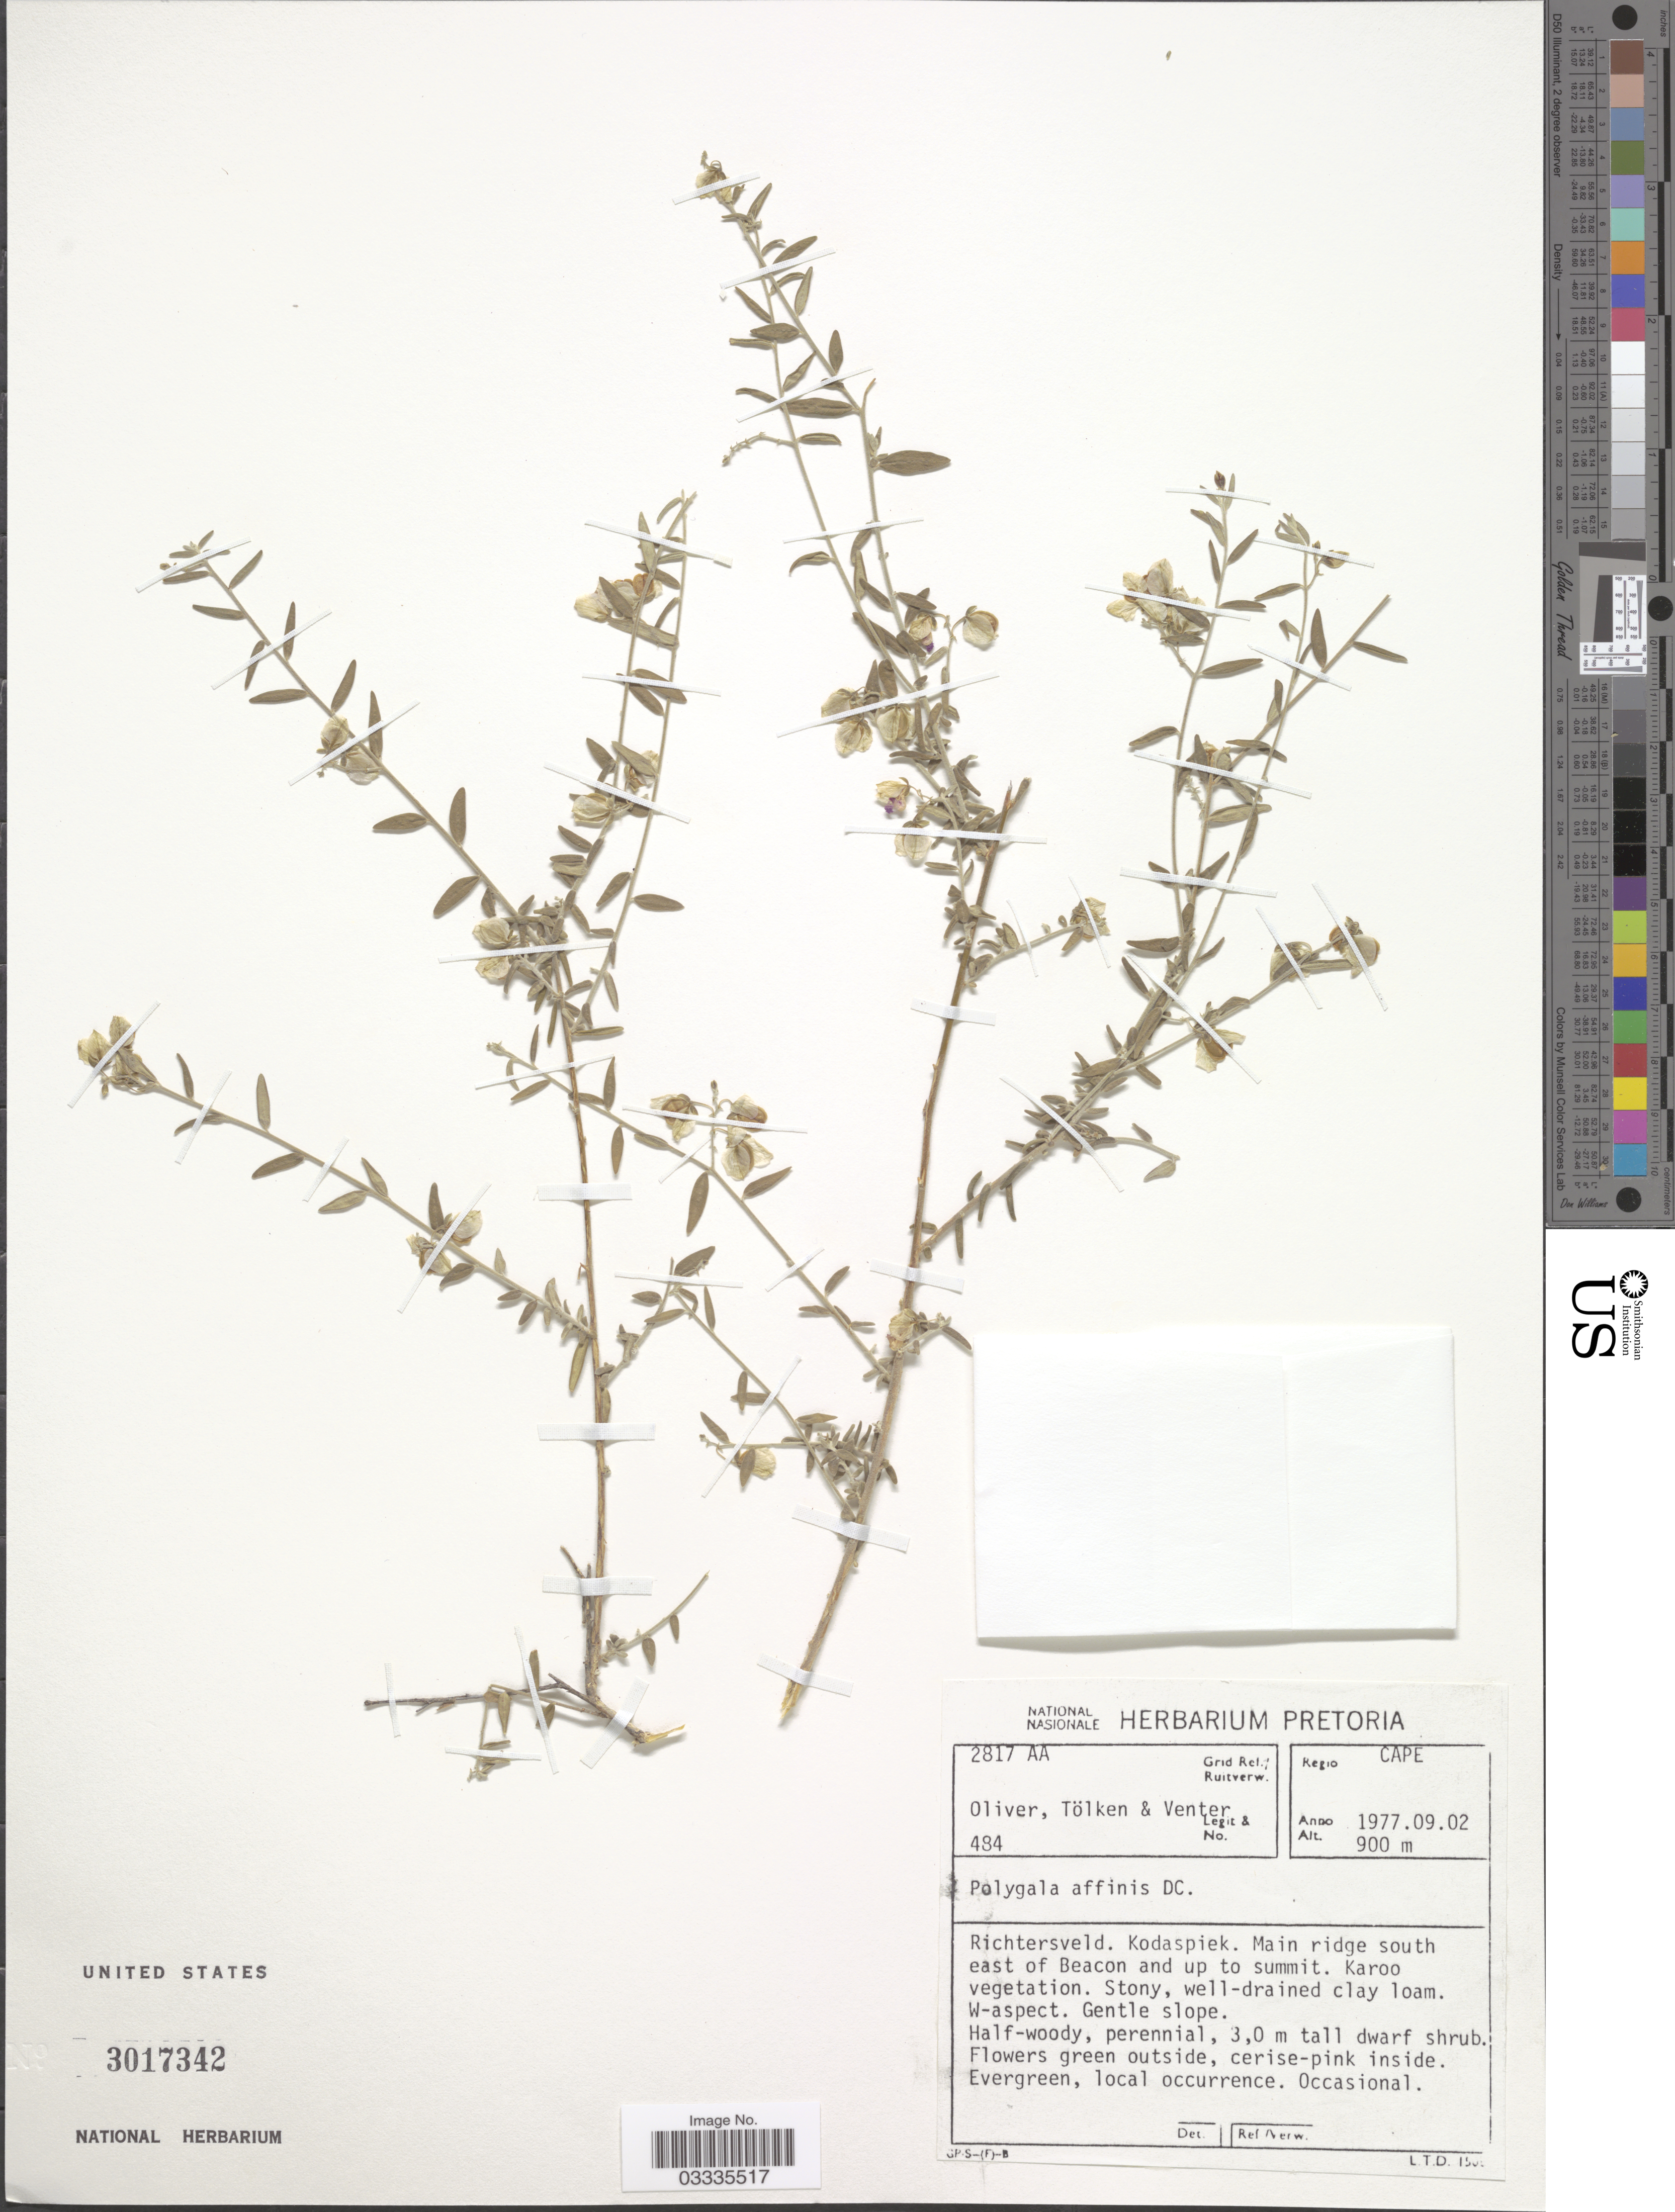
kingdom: Plantae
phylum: Tracheophyta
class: Magnoliopsida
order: Fabales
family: Polygalaceae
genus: Polygala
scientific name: Polygala affinis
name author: DC.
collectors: Oliver, --, Tolken & -. Venter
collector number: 484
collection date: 1977-09-02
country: South Africa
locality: Regio Cape. Grid. Ref./ Ruitverw. 2817 AA. Richtersveld. Kodaspiek. Main ridge south east of Beacon and up to summit. Karoo vegetation.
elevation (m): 900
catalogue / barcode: US 3017342